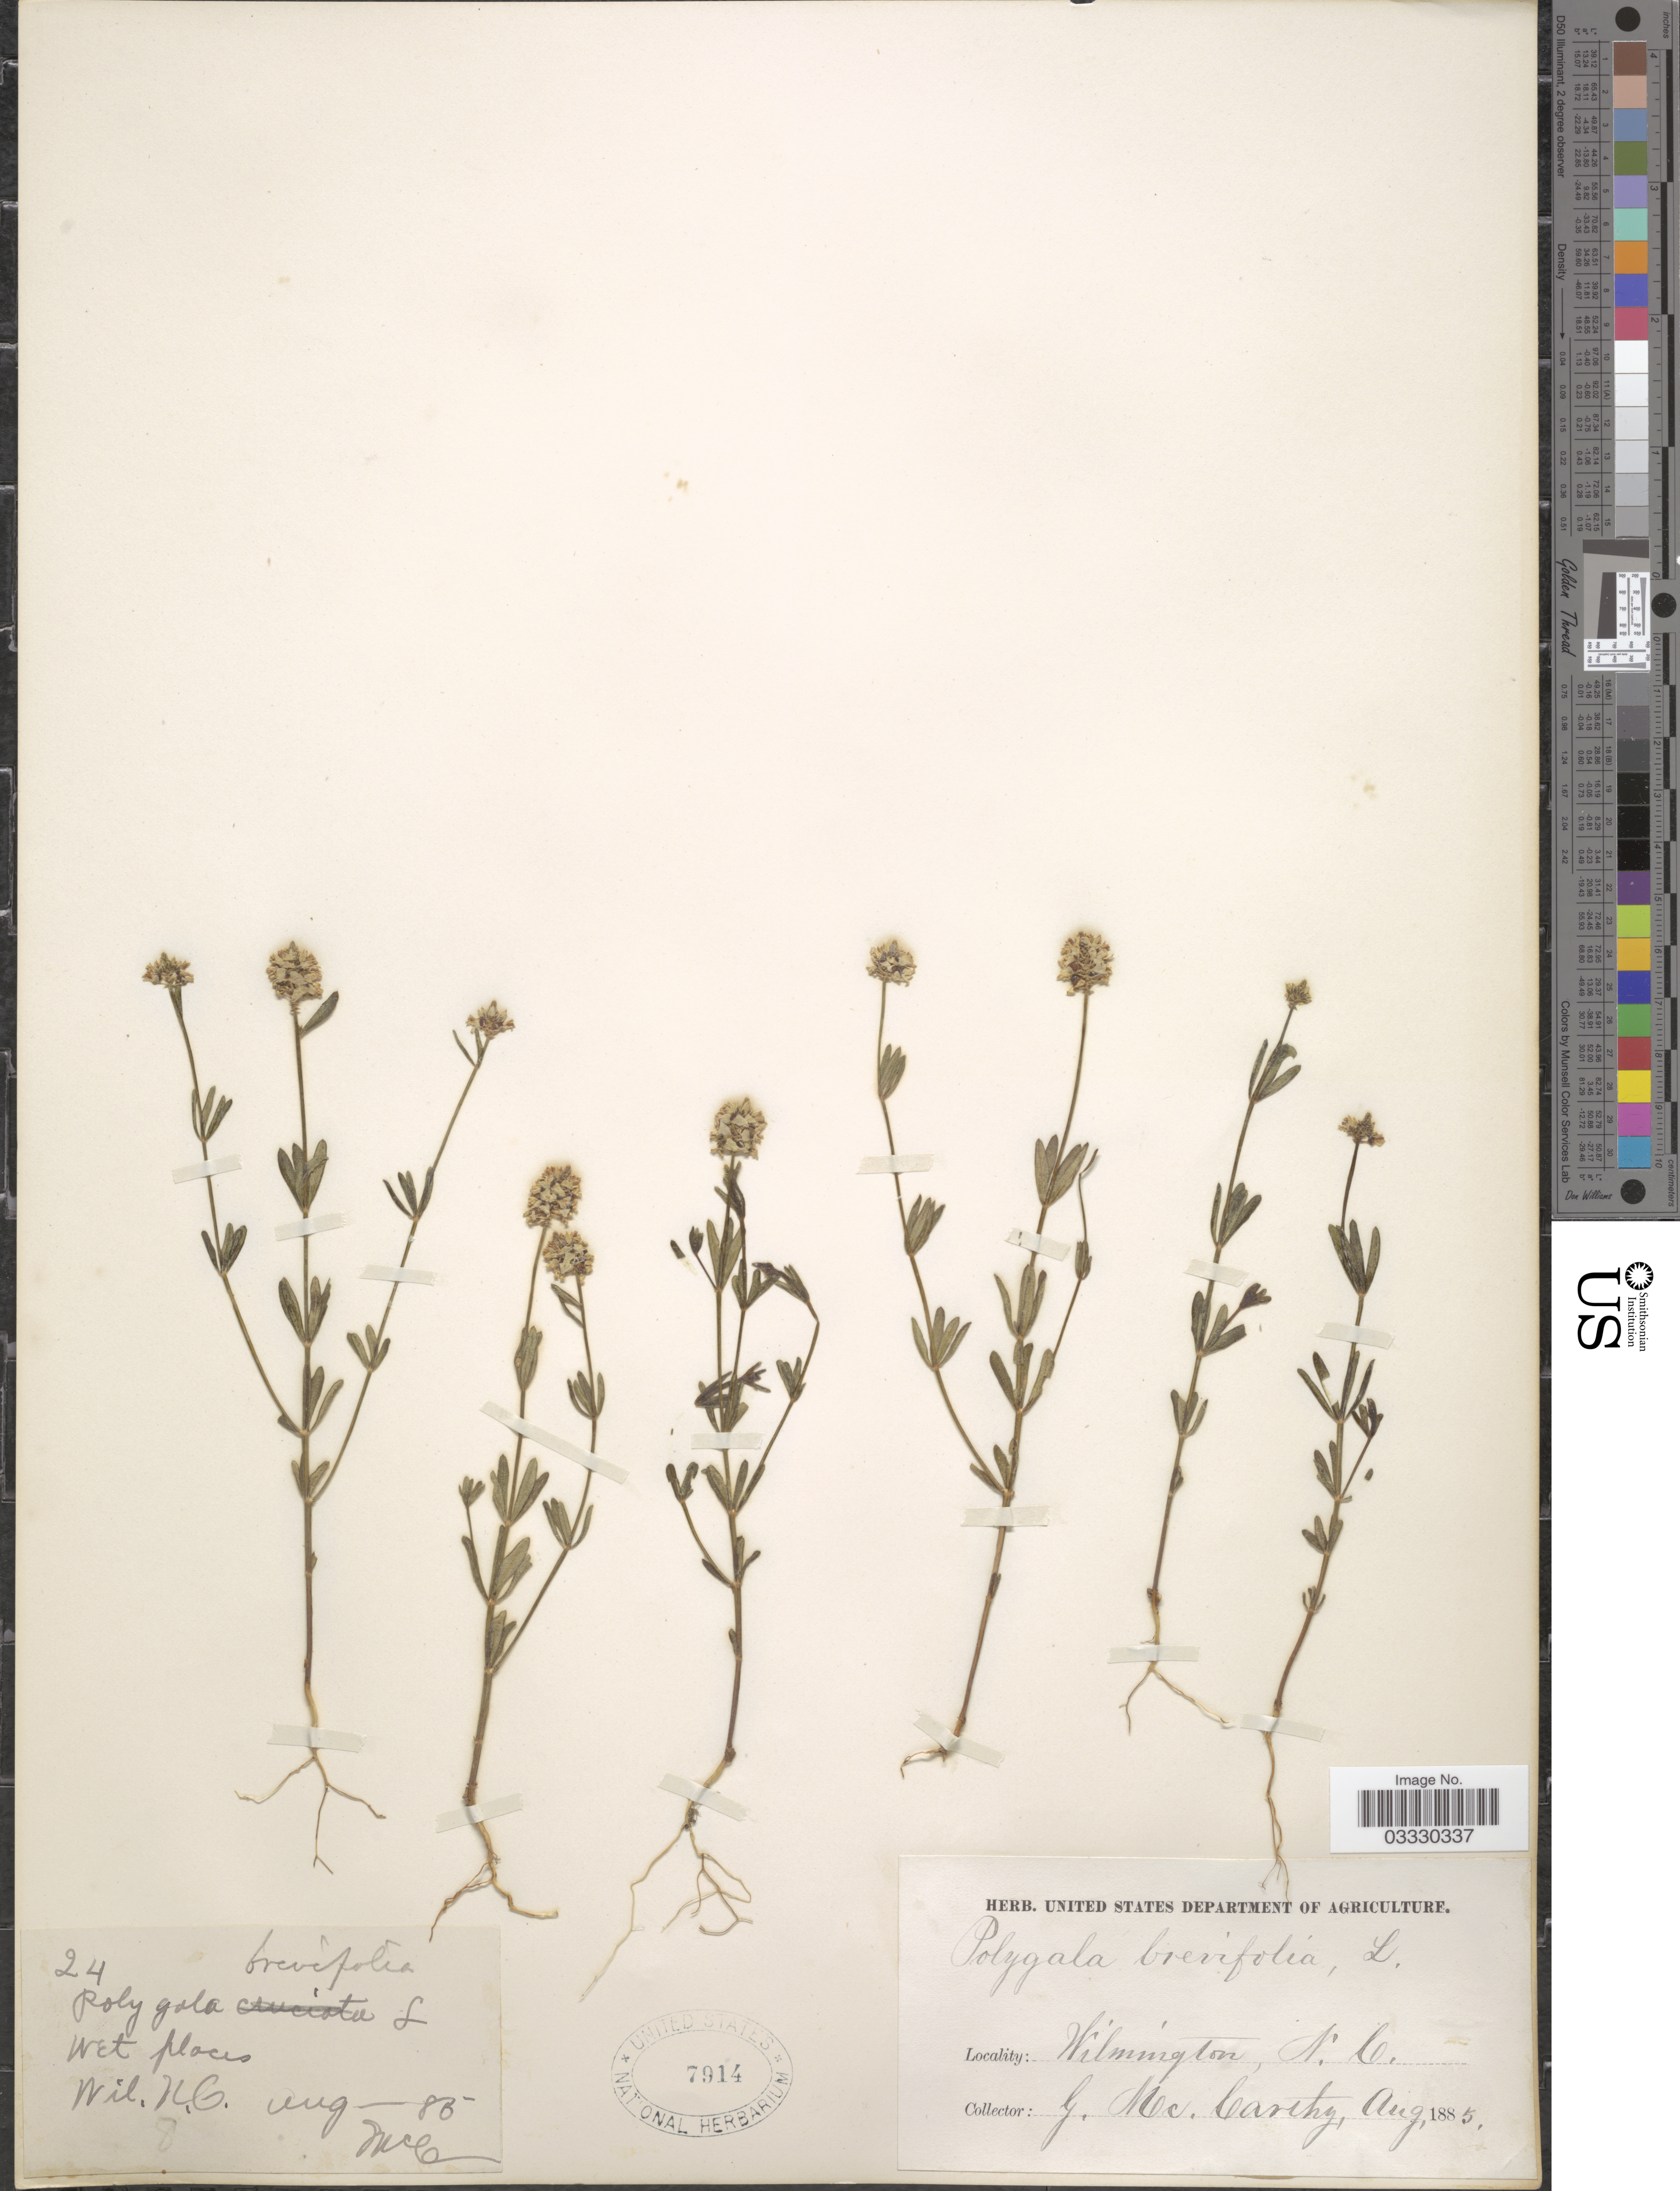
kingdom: Plantae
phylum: Tracheophyta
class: Magnoliopsida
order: Fabales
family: Polygalaceae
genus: Polygala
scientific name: Polygala brevifolia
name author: Nutt.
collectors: G. McCarthy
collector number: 24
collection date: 1885-08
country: United States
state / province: North Carolina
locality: Wilmington.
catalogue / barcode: US 7914